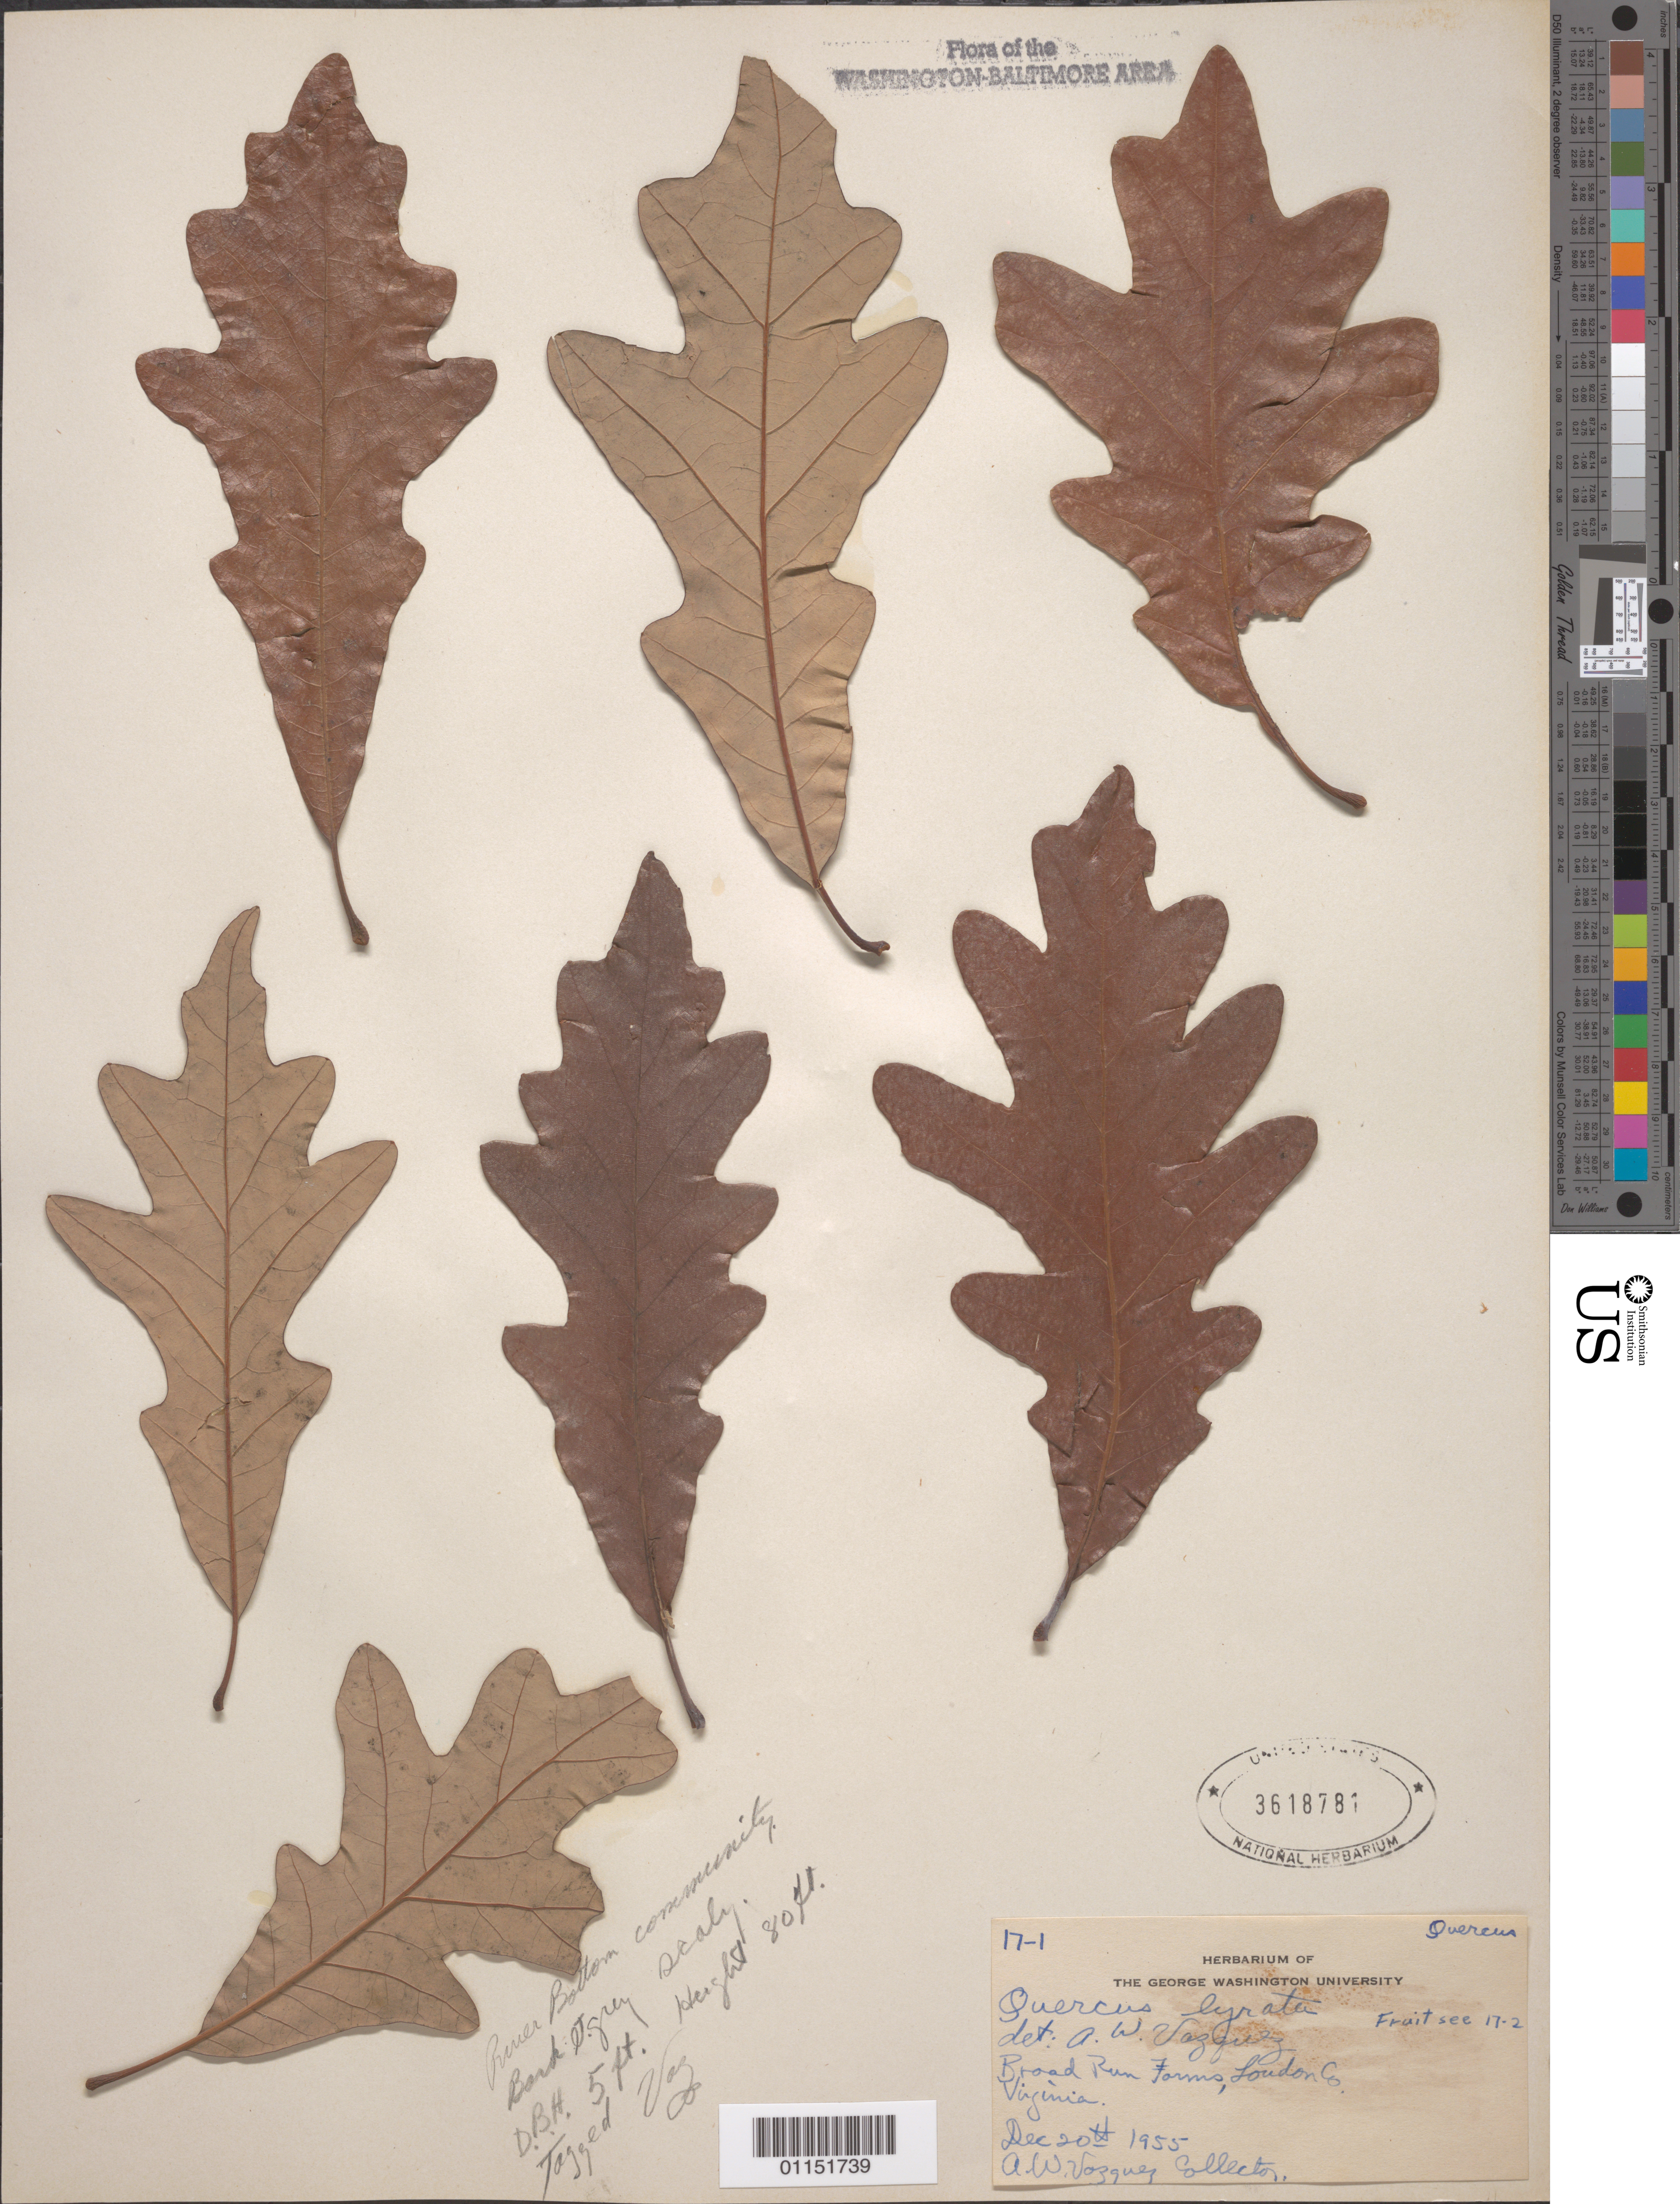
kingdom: Plantae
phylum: Tracheophyta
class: Magnoliopsida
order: Fagales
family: Fagaceae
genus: Quercus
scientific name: Quercus lyrata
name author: Walter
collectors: A. W. Vazquez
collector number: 17-1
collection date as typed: Dec 20th 1955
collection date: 1955-12-20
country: United States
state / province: Virginia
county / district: Loudoun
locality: Broad Run Farms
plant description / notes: George Washington University collection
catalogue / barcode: US 3618781